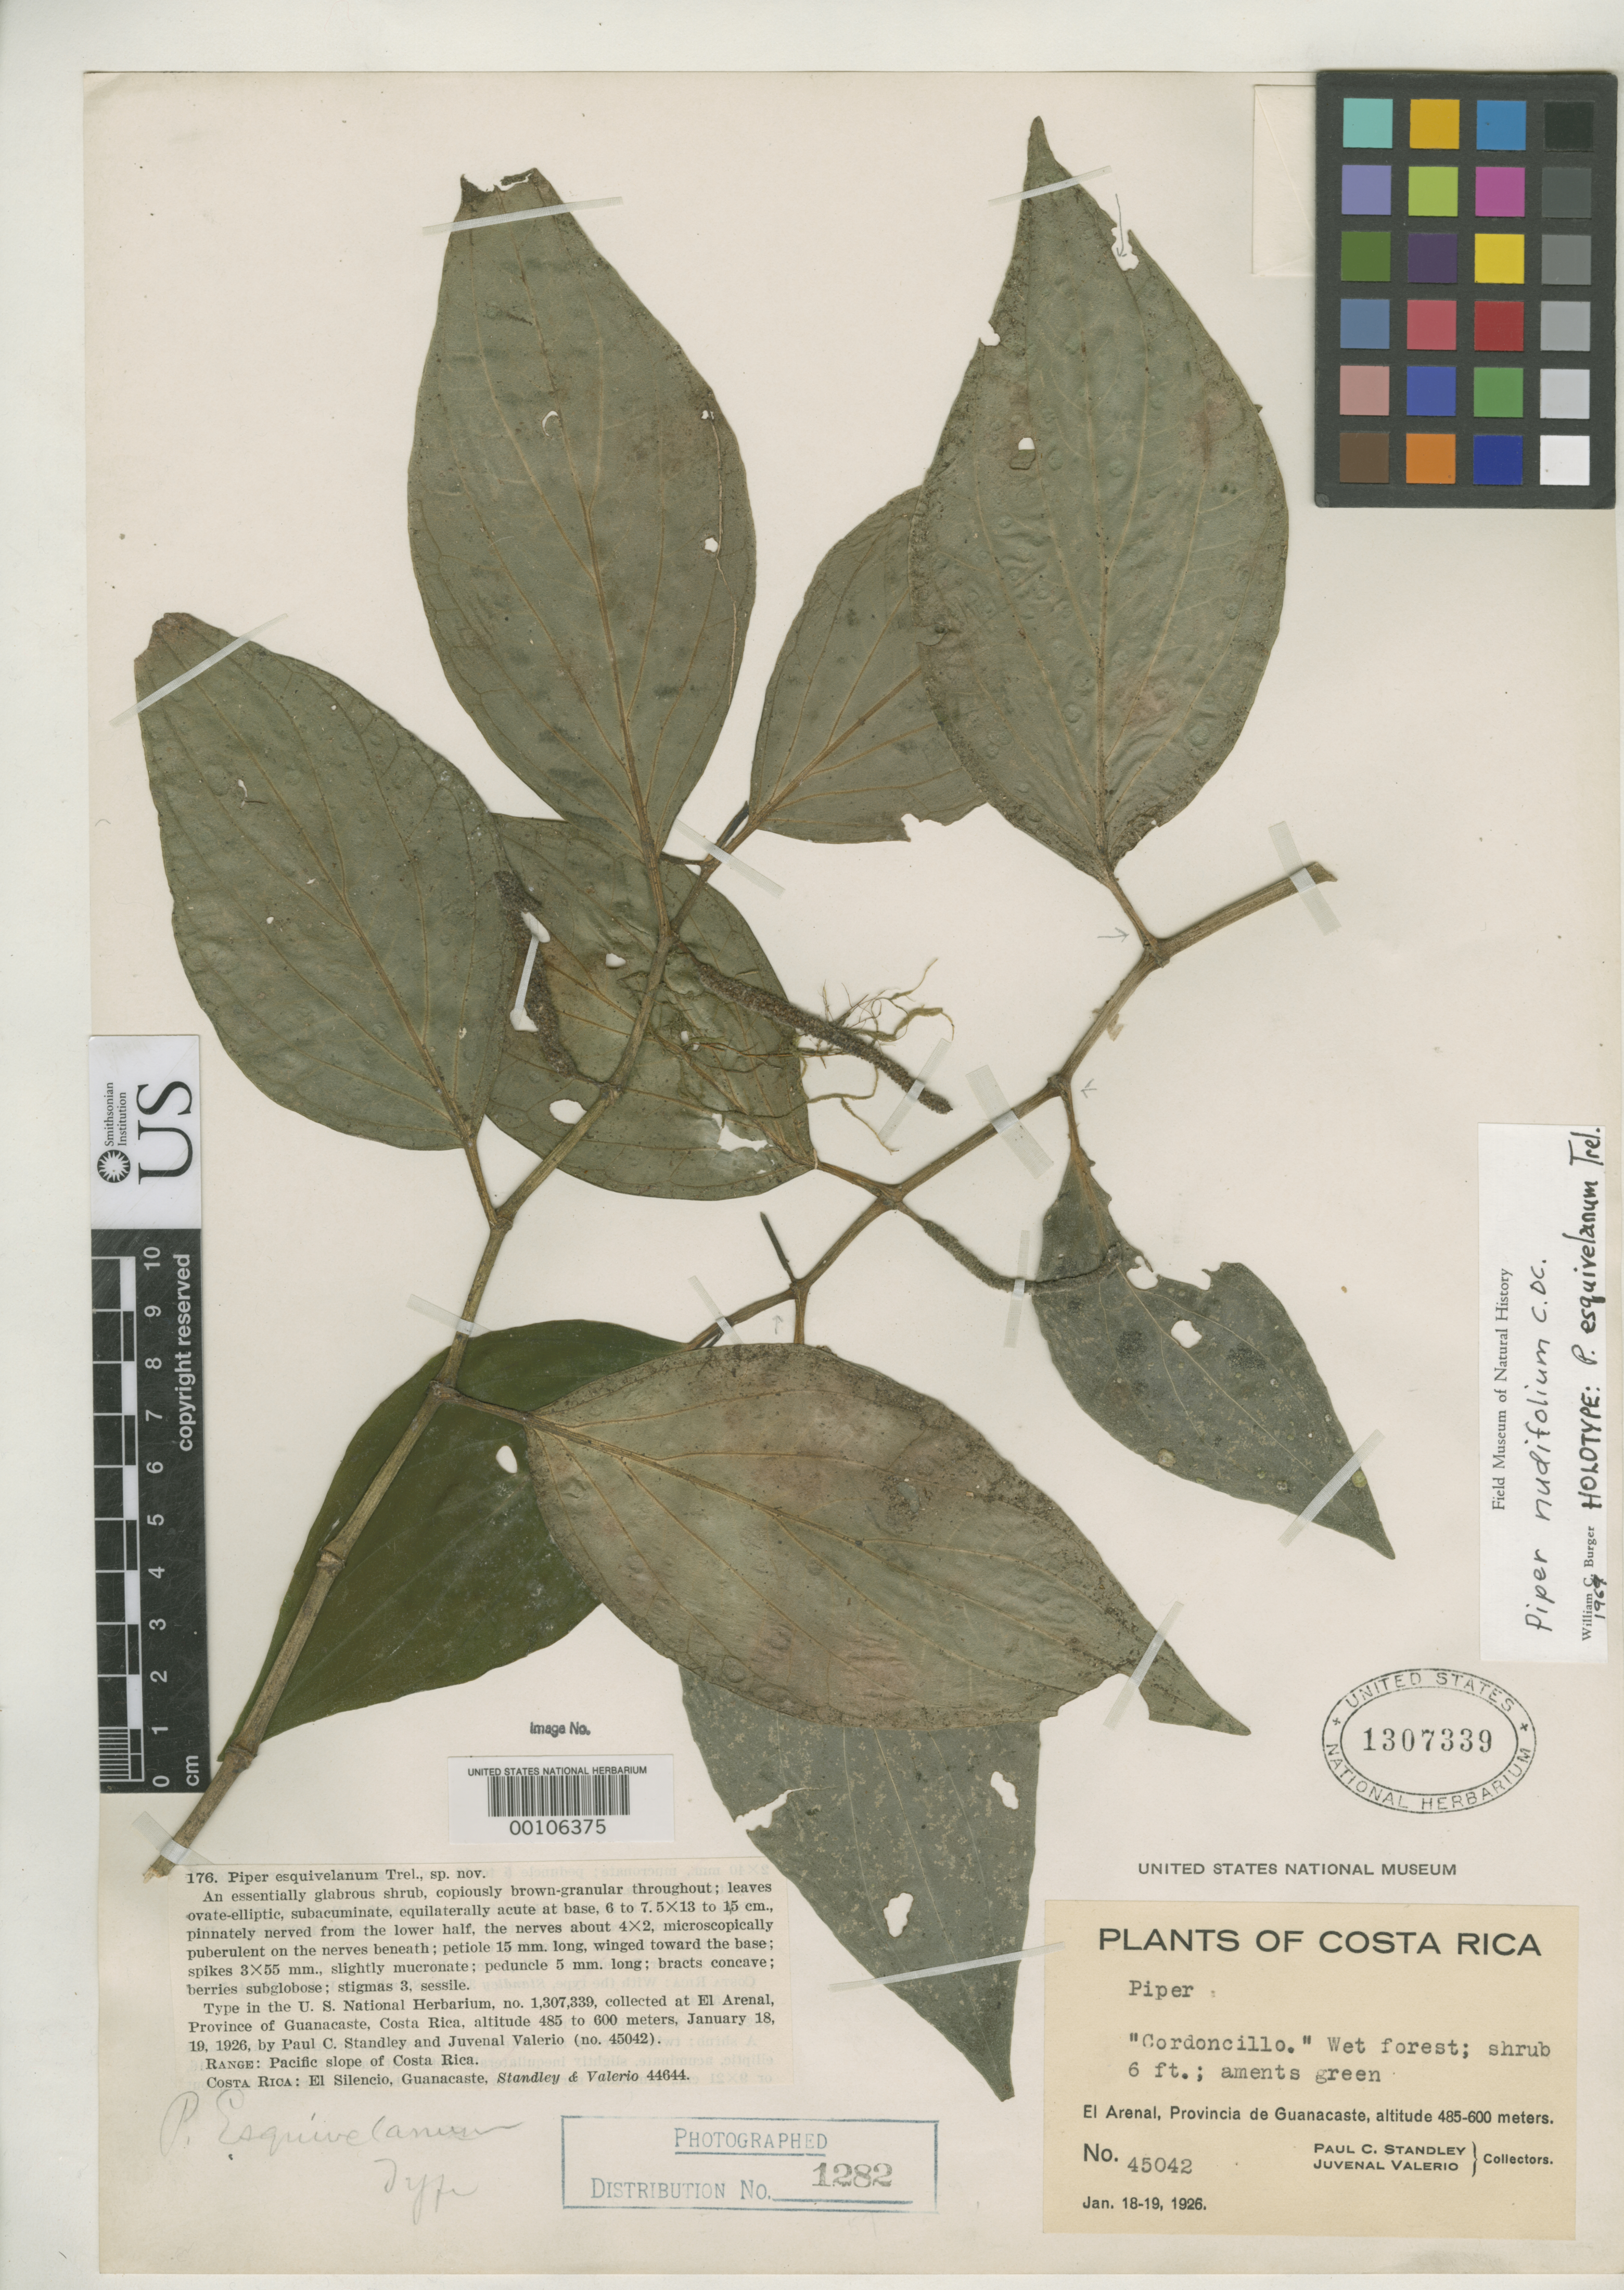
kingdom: Plantae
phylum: Tracheophyta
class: Magnoliopsida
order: Piperales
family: Piperaceae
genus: Piper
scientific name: Piper esquivelanum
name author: Trel.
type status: Holotype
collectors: P. C. Standley & J. Valerio R.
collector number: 45042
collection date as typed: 18 Jan 1926 to 19 Jan 1926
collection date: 1926-01-18/1926-01-19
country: Costa Rica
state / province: Guanacaste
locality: El Arenal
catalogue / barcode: US 1307339